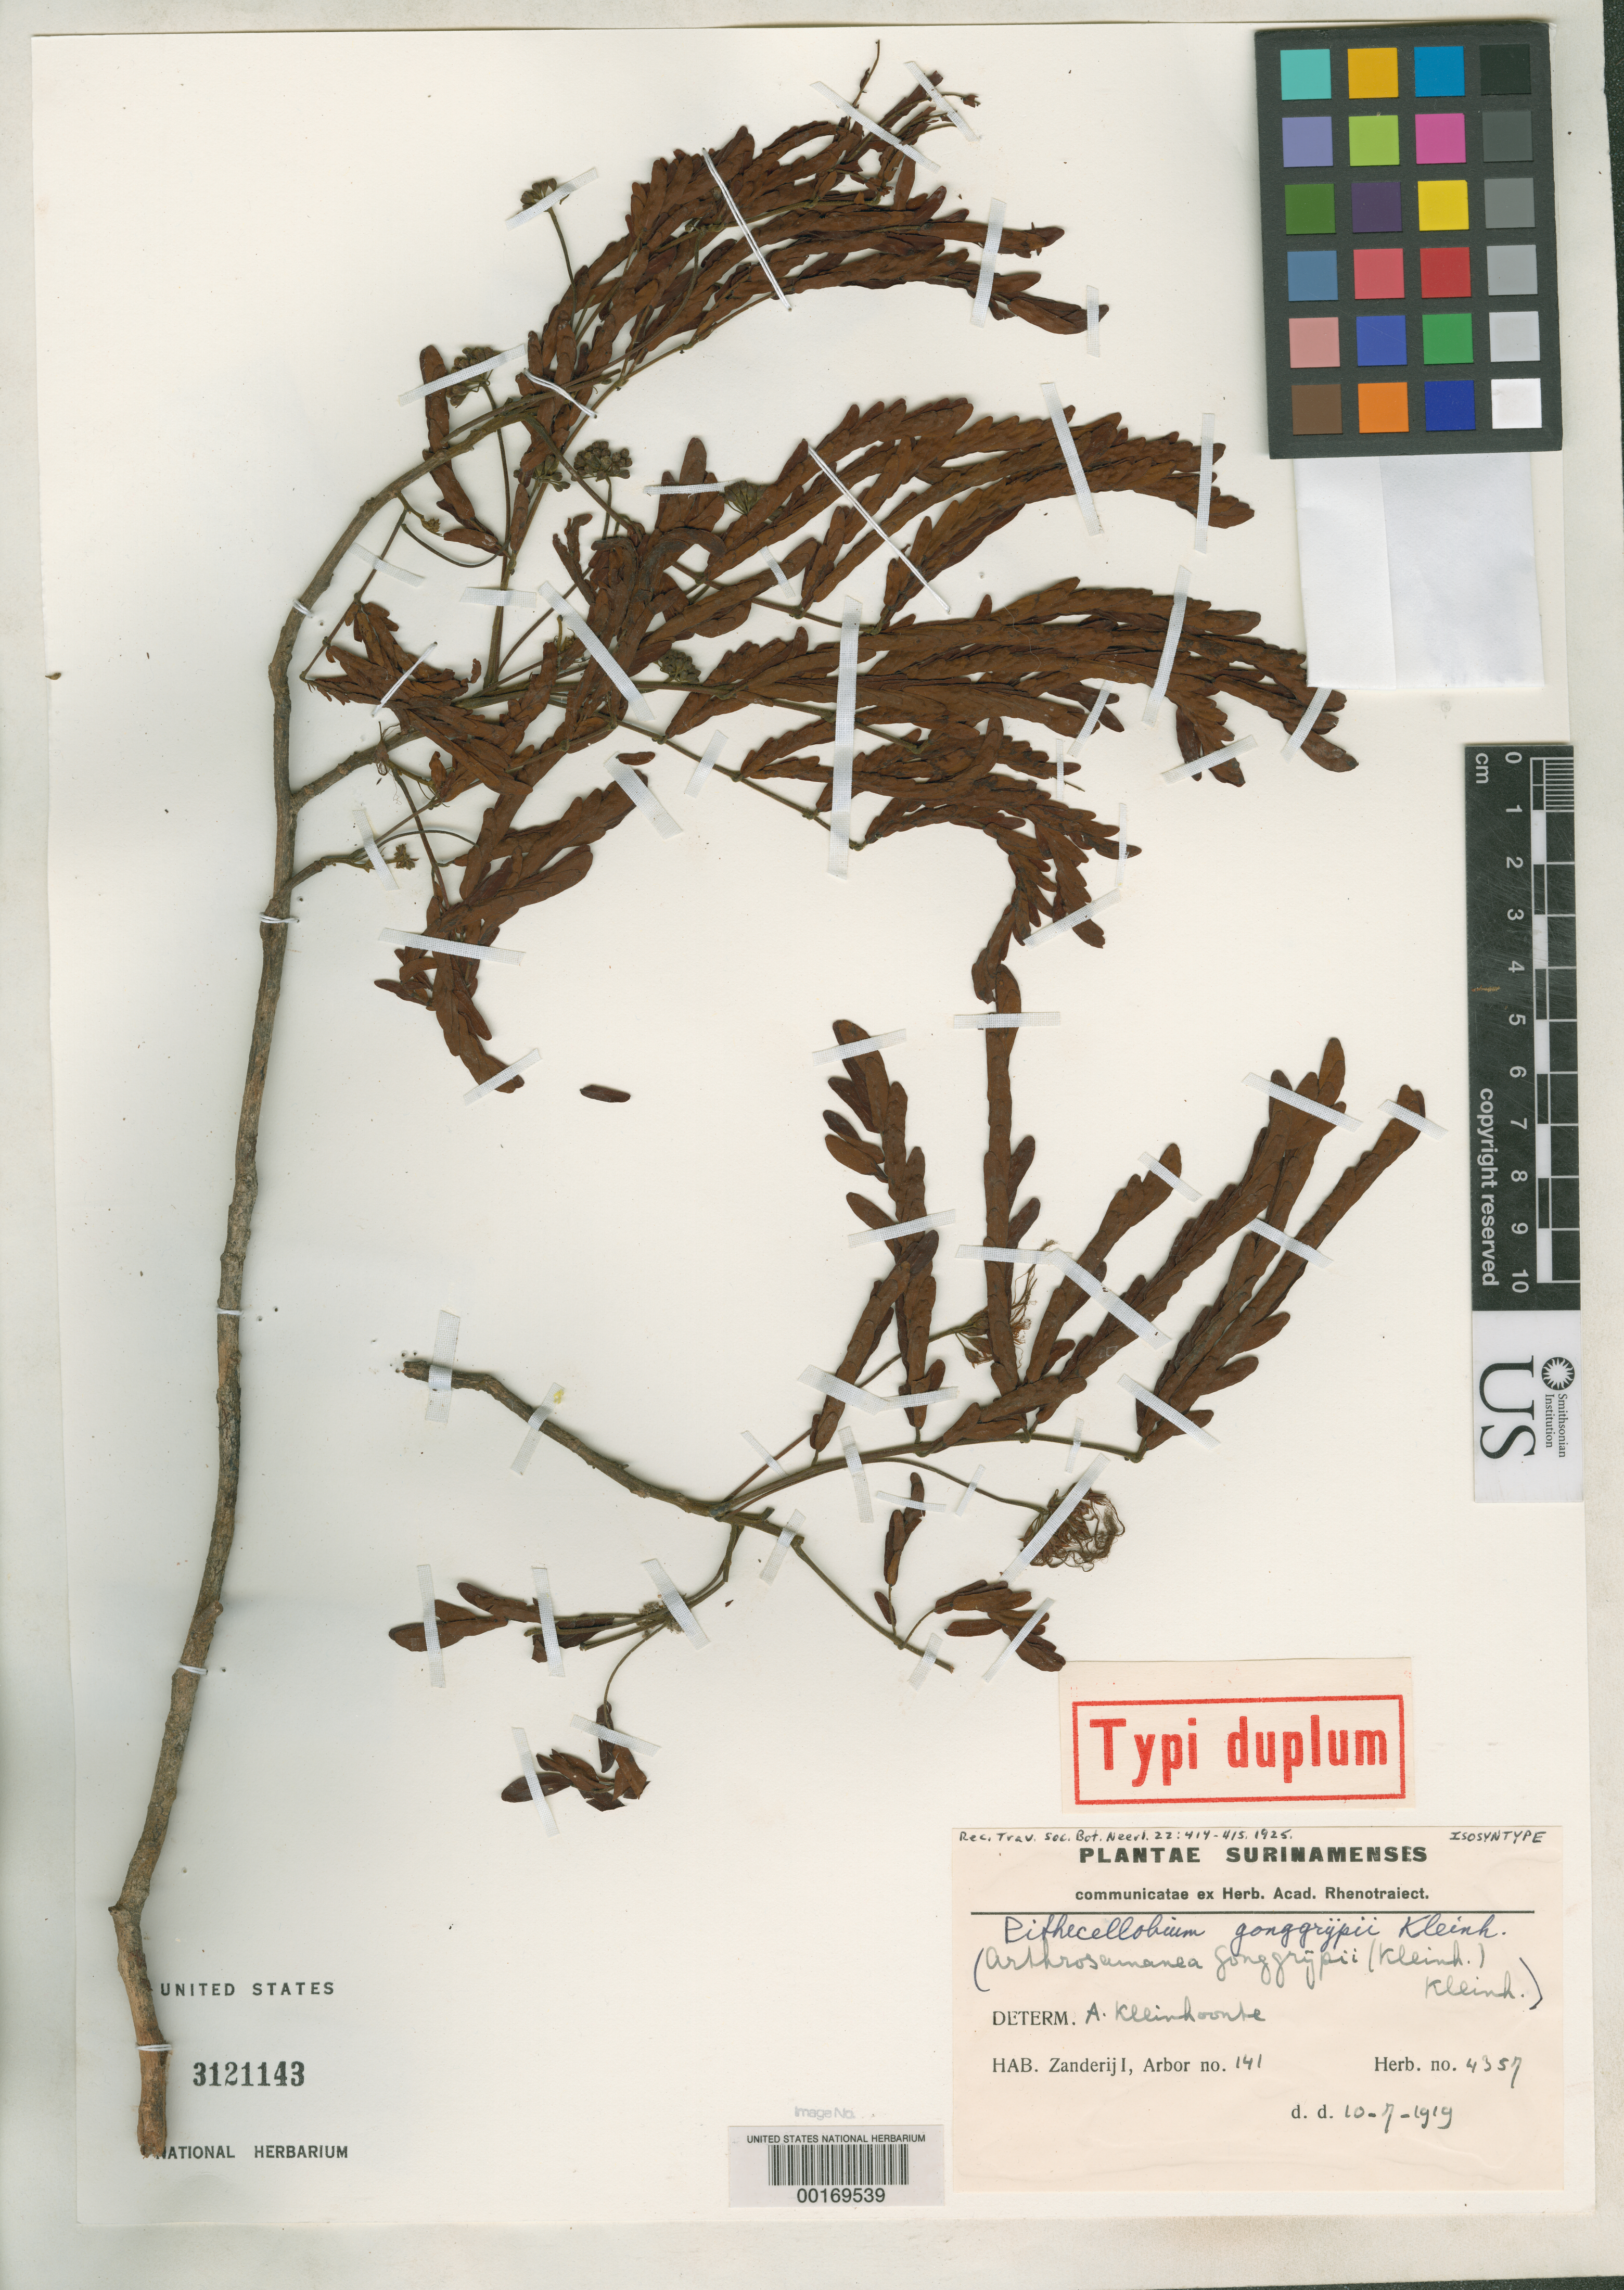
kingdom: Plantae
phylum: Tracheophyta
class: Magnoliopsida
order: Fabales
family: Fabaceae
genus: Pithecellobium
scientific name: Pithecellobium gonggrijpii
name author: Kleinhoonte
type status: Isosyntype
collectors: -. Baume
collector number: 141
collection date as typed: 10 Jul 1919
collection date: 1919-07-10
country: Suriname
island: Zanderiji Island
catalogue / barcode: US 3121143